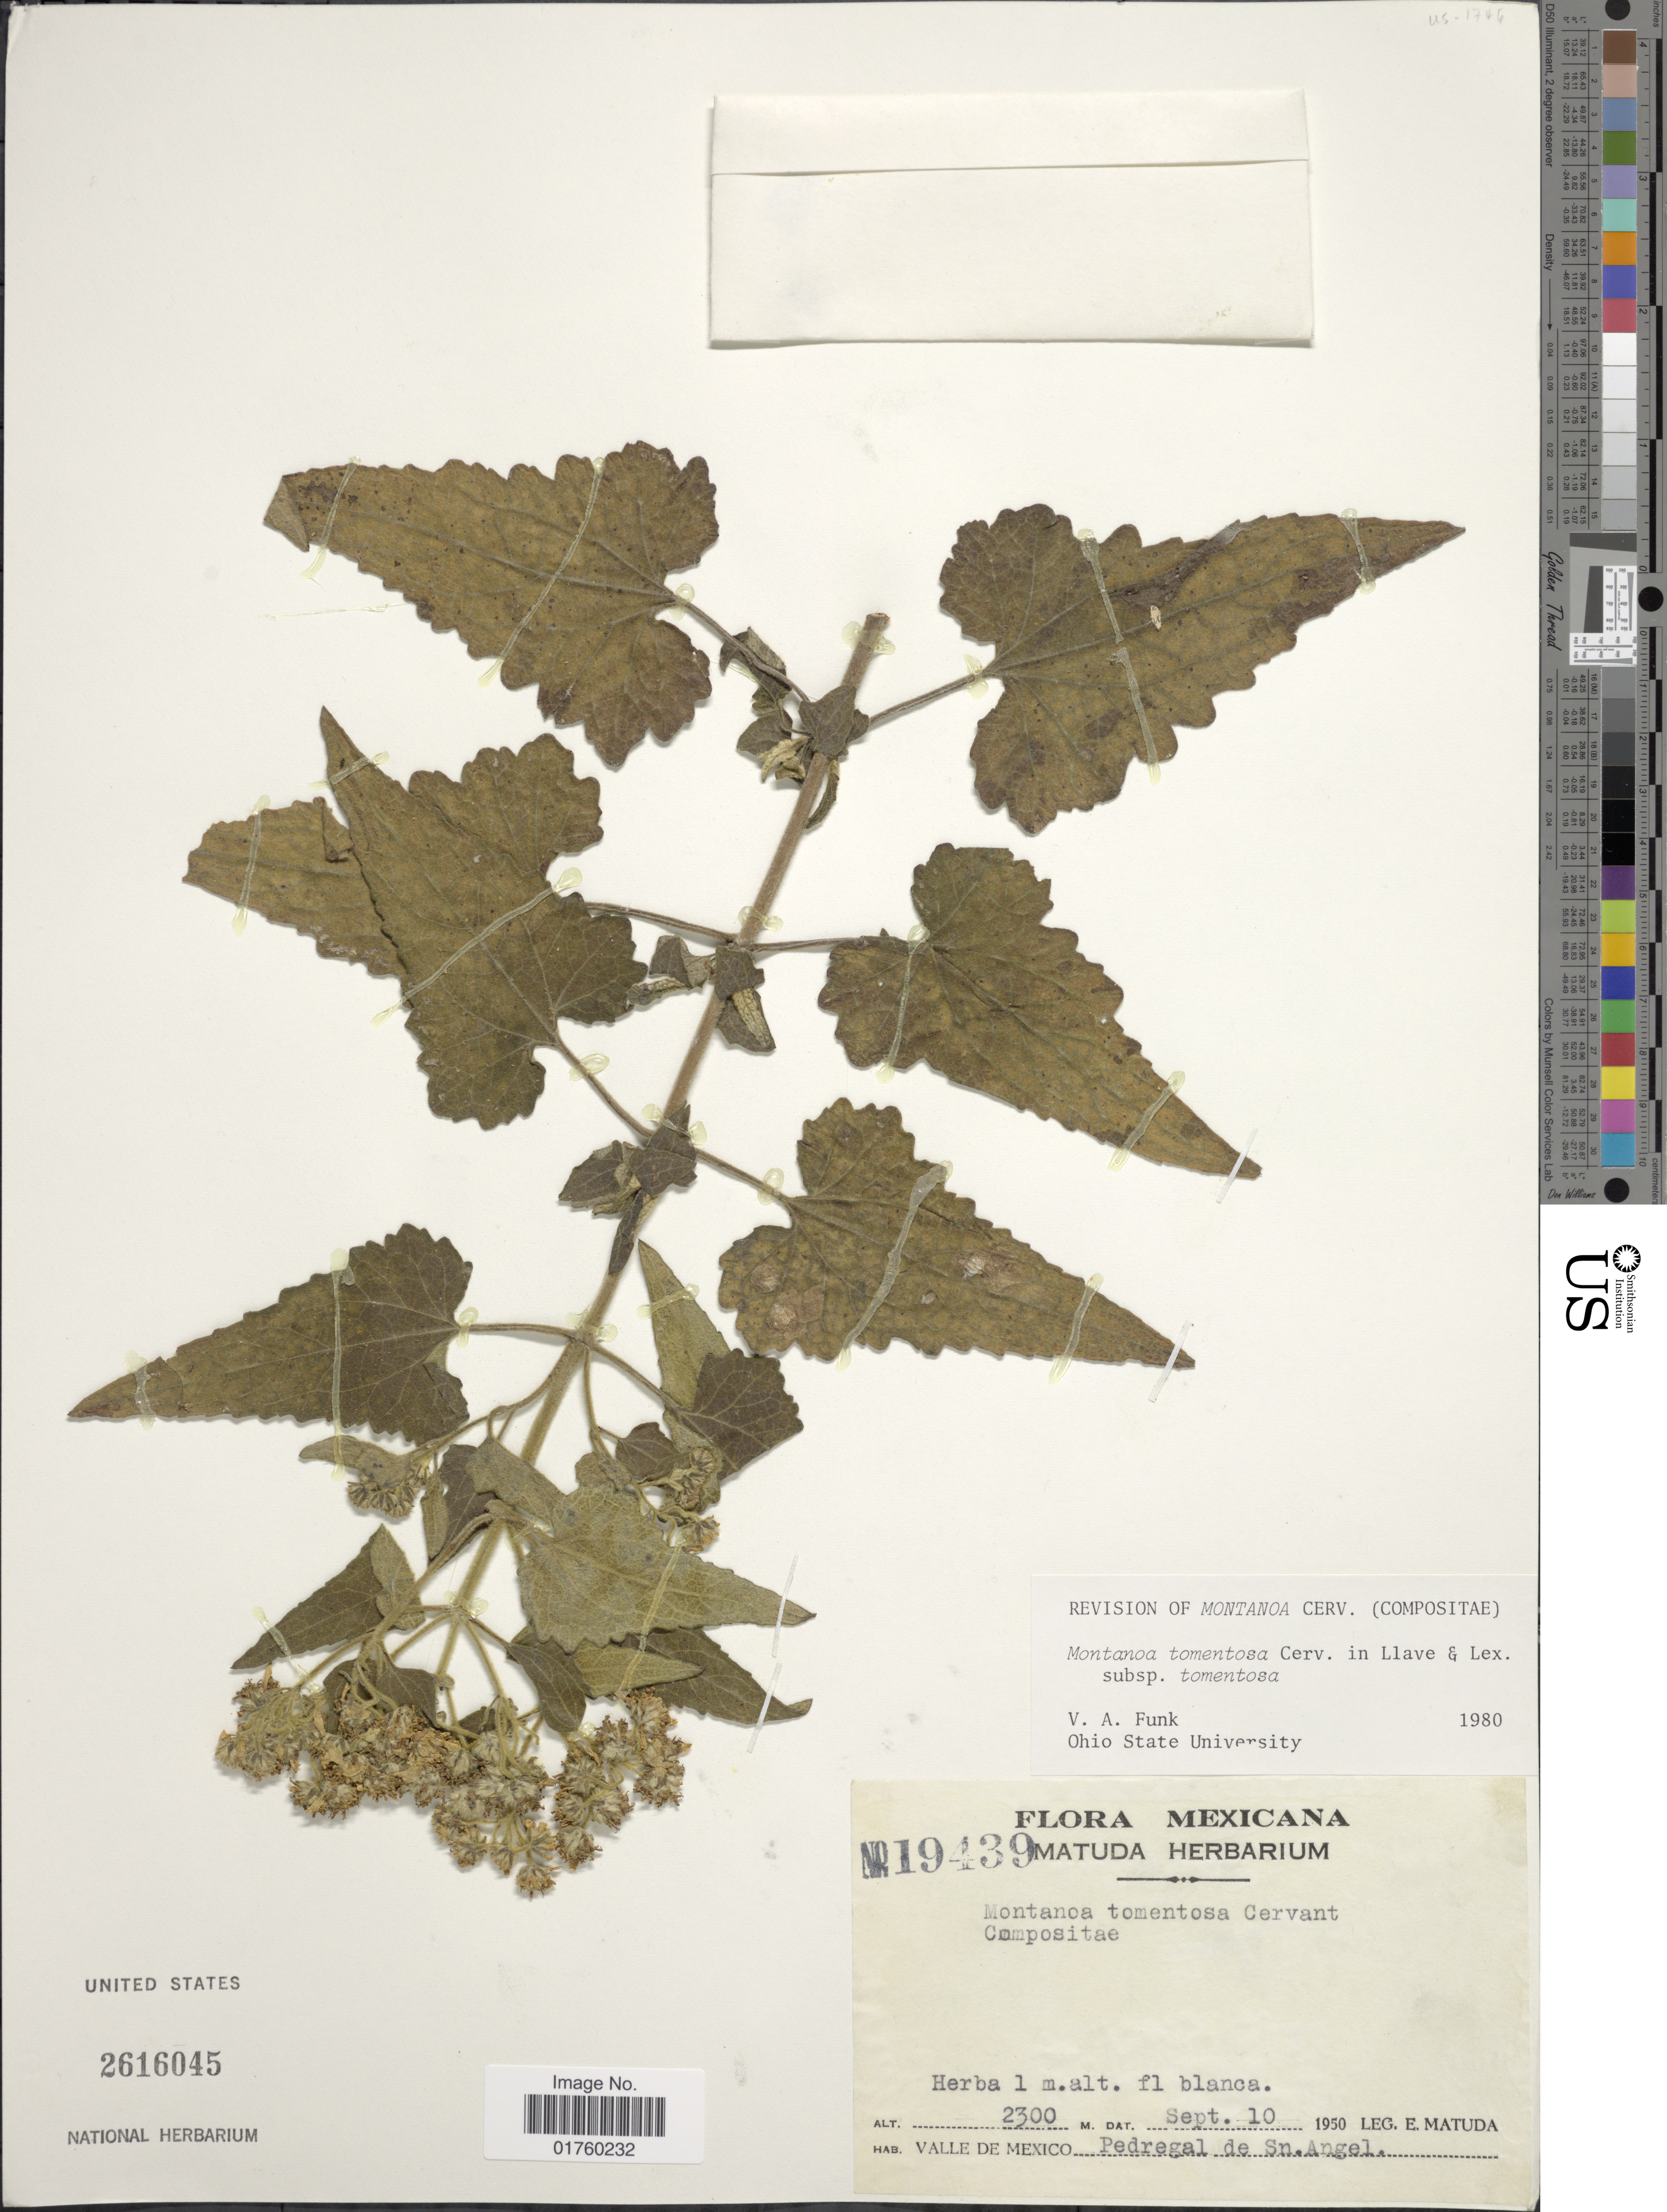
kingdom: Plantae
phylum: Tracheophyta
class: Magnoliopsida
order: Asterales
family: Asteraceae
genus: Montanoa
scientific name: Montanoa tomentosa subsp. tomentosa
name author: Cerv.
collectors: E. Matuda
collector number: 19439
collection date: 1950-09-10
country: Mexico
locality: Valle de Mexico, Pedregal de Sn. Angel.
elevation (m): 2300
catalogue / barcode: US 2616045